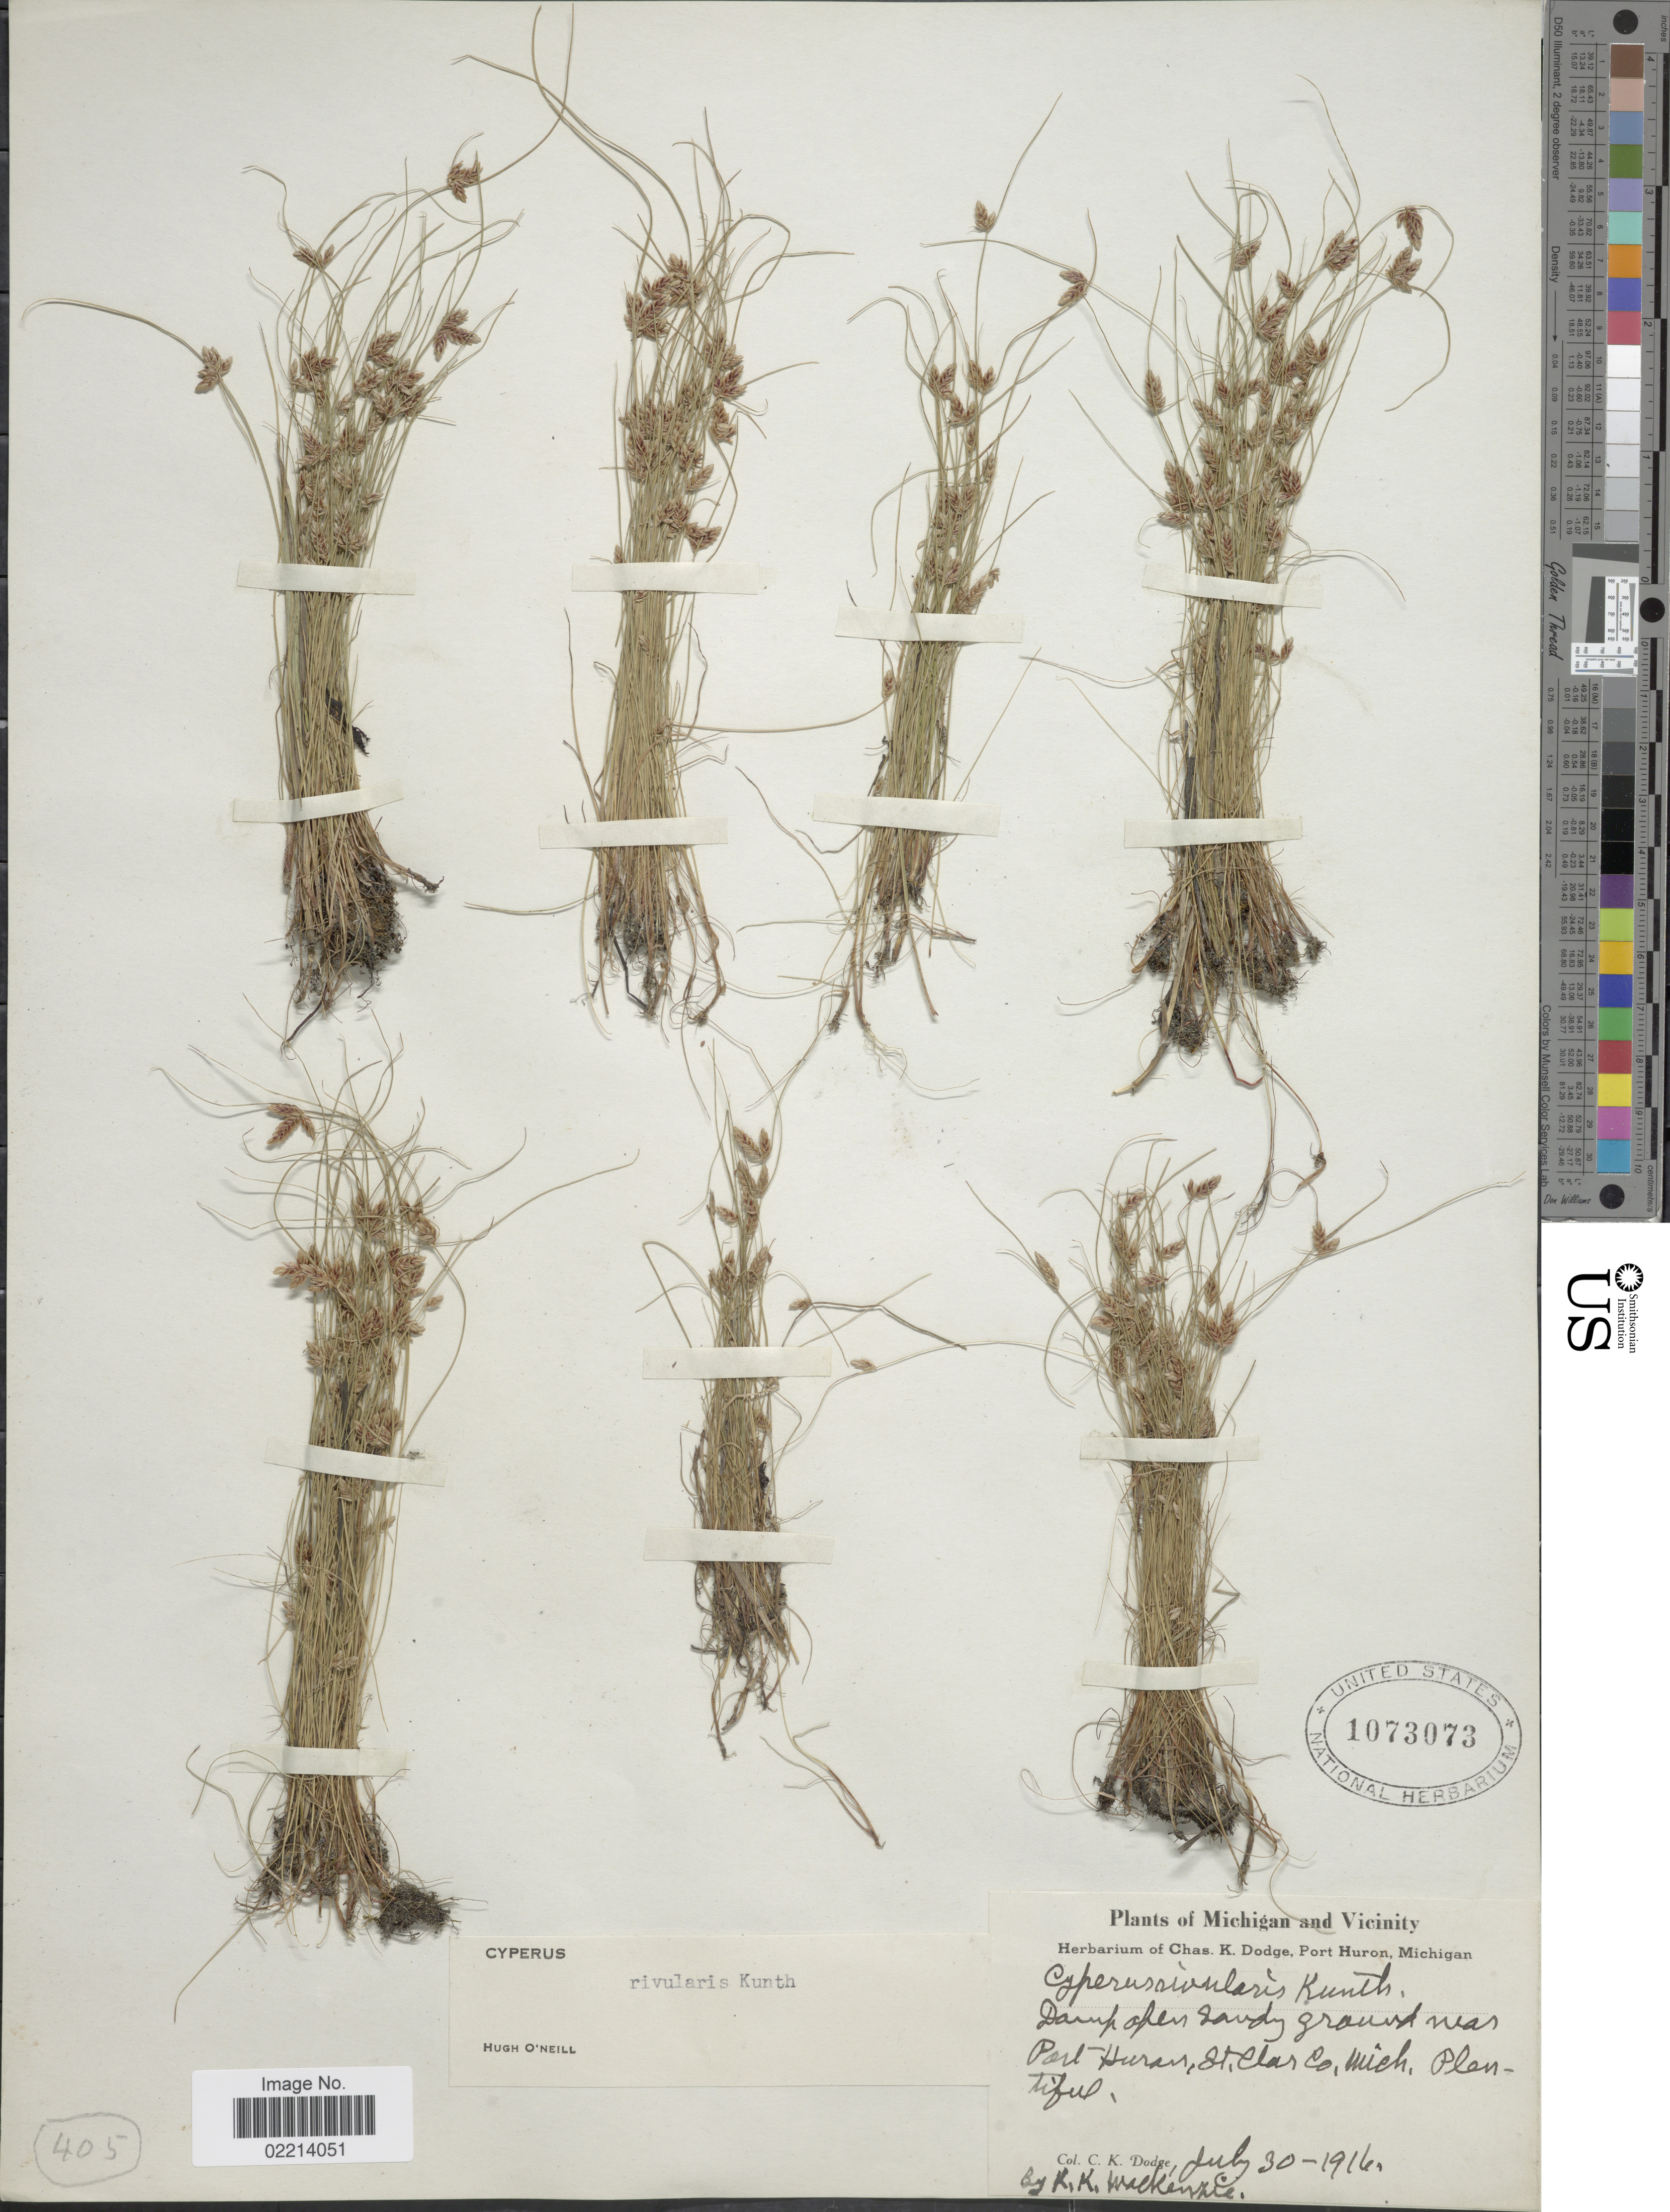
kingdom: Plantae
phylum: Tracheophyta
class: Liliopsida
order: Poales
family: Cyperaceae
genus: Cyperus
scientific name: Cyperus bipartitus Torr.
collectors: C. Dodge & K. K. Mackenzie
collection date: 1916-07-30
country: United States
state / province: Michigan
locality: Michigan and Vicinity. Damp open sandy ground near Port Huron, St. Clair Co., Mich.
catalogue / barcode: US 1073073